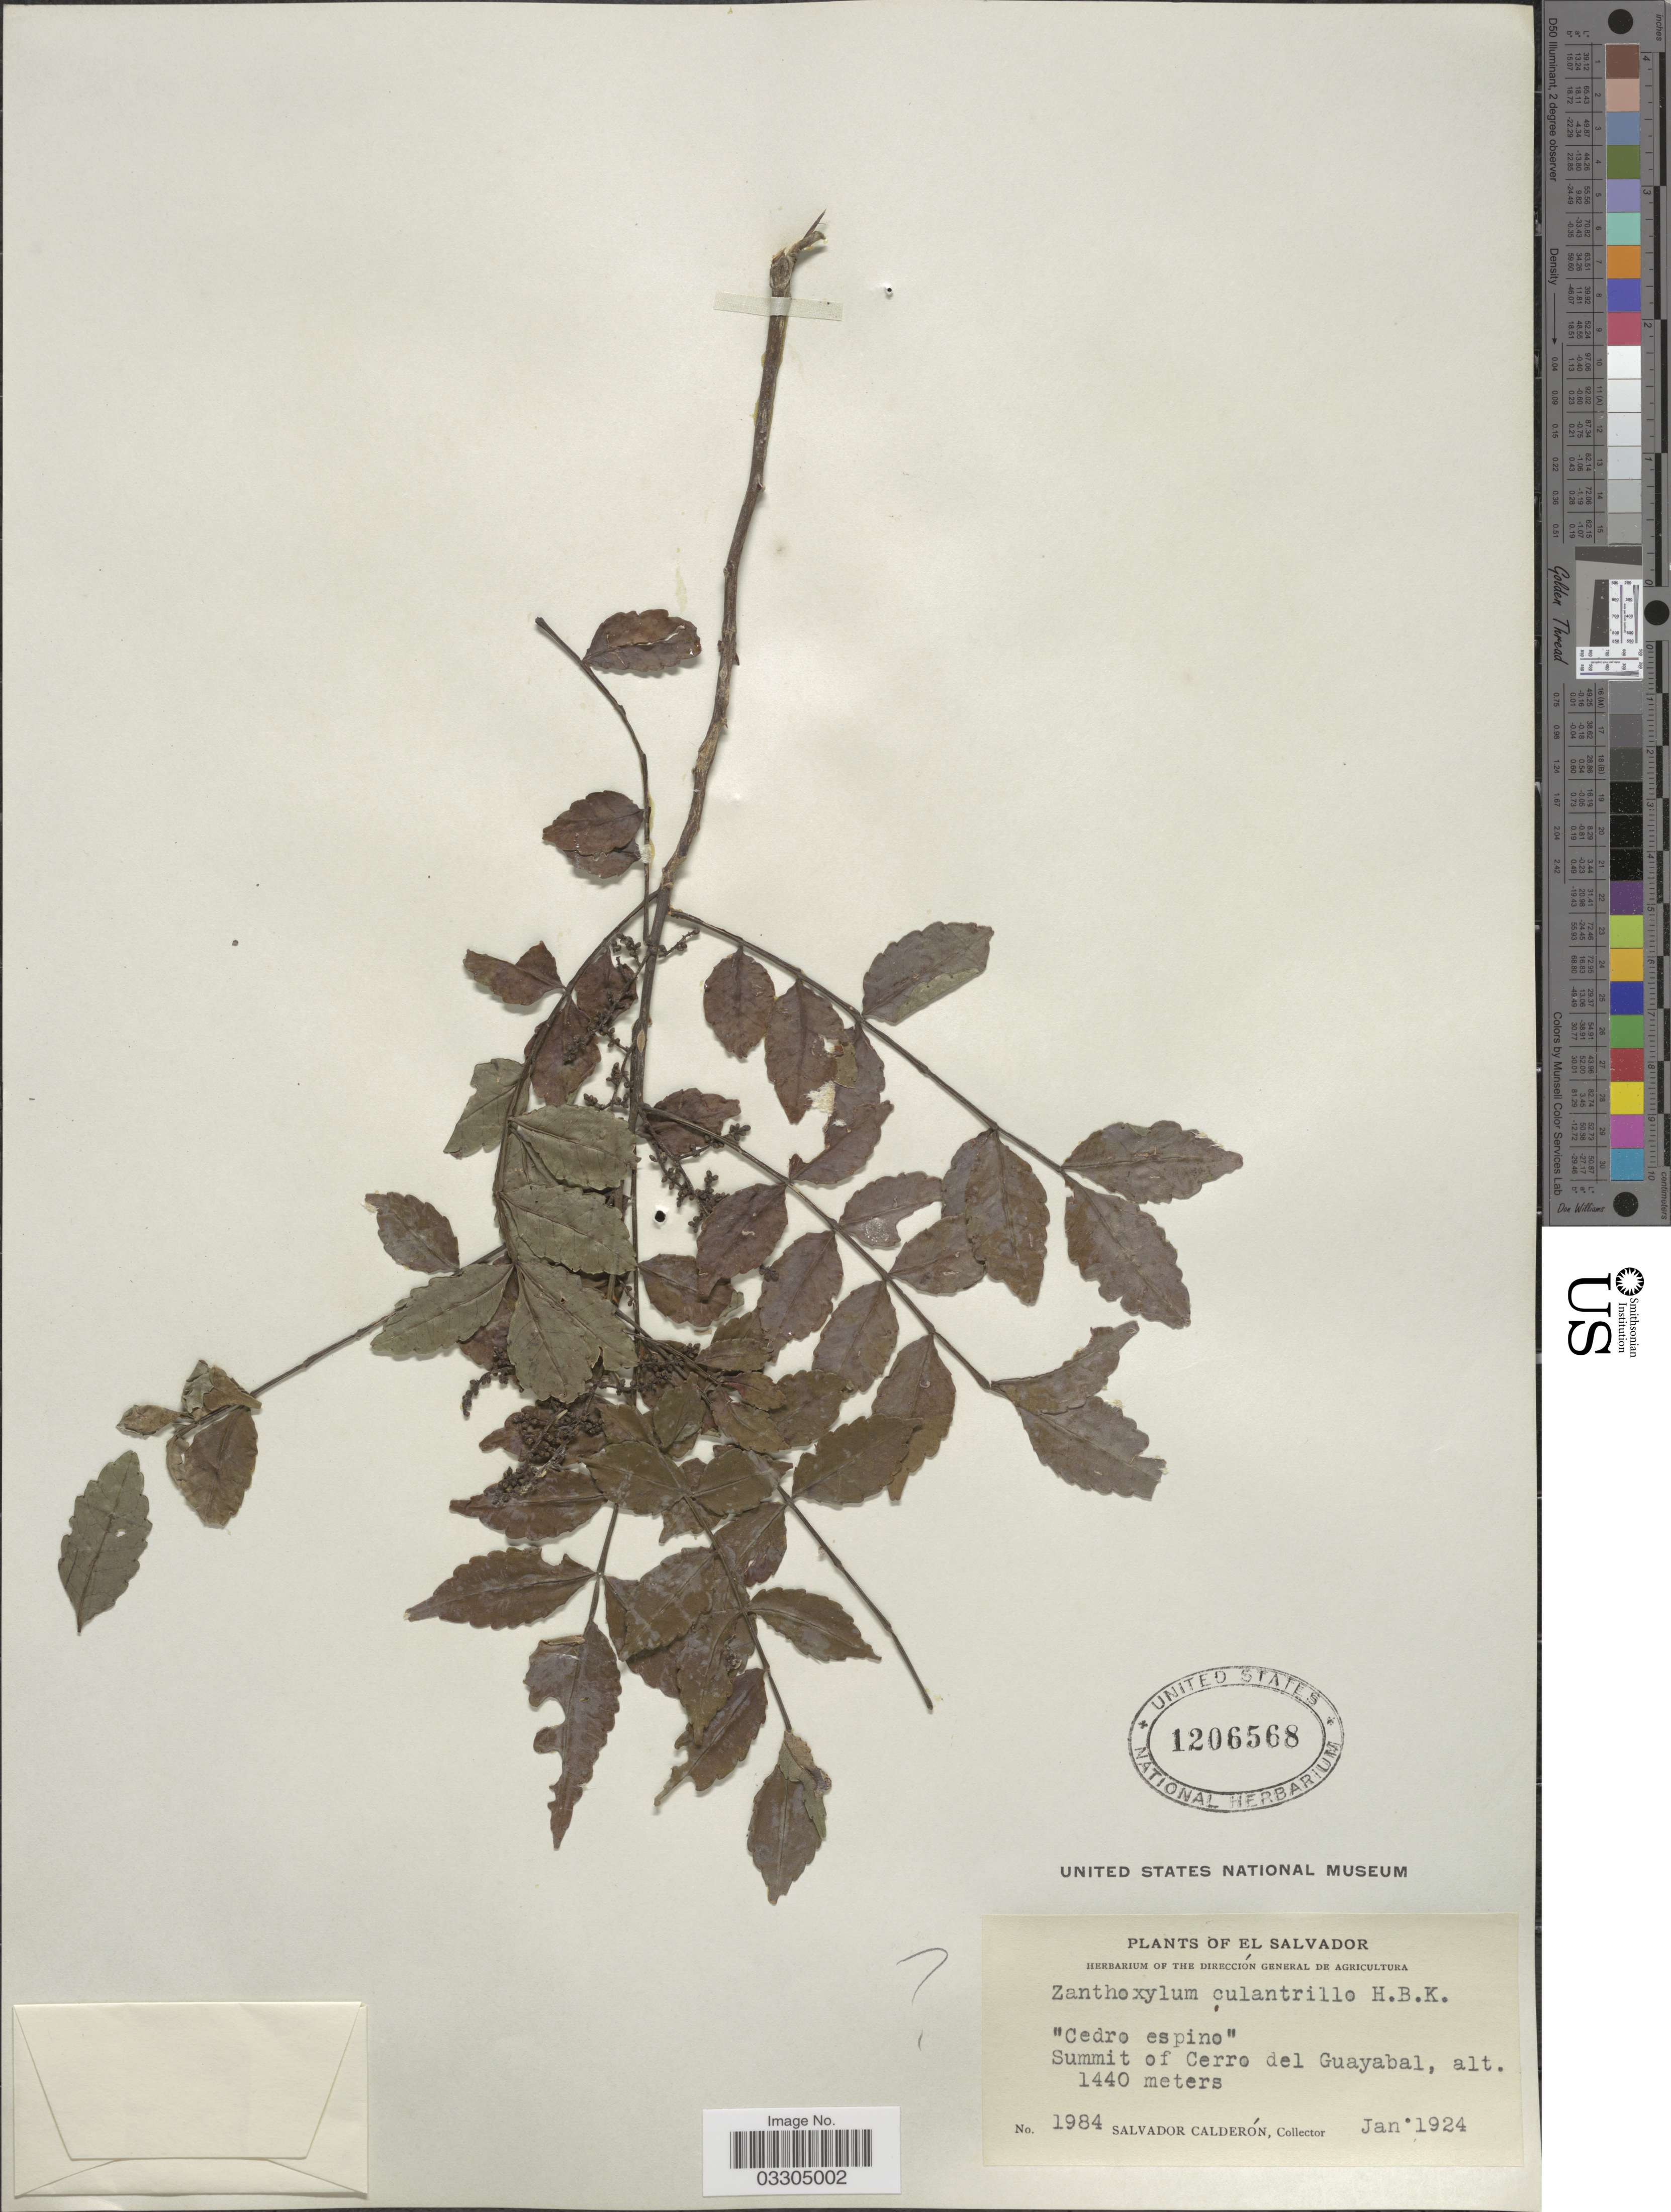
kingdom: Plantae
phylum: Tracheophyta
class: Magnoliopsida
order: Sapindales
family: Rutaceae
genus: Zanthoxylum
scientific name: Zanthoxylum culantrillo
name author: Kunth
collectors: S. Calderón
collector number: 1984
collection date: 1924-01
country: El Salvador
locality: Summit of Cerro del Guayabal.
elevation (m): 1440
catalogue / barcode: US 1206568